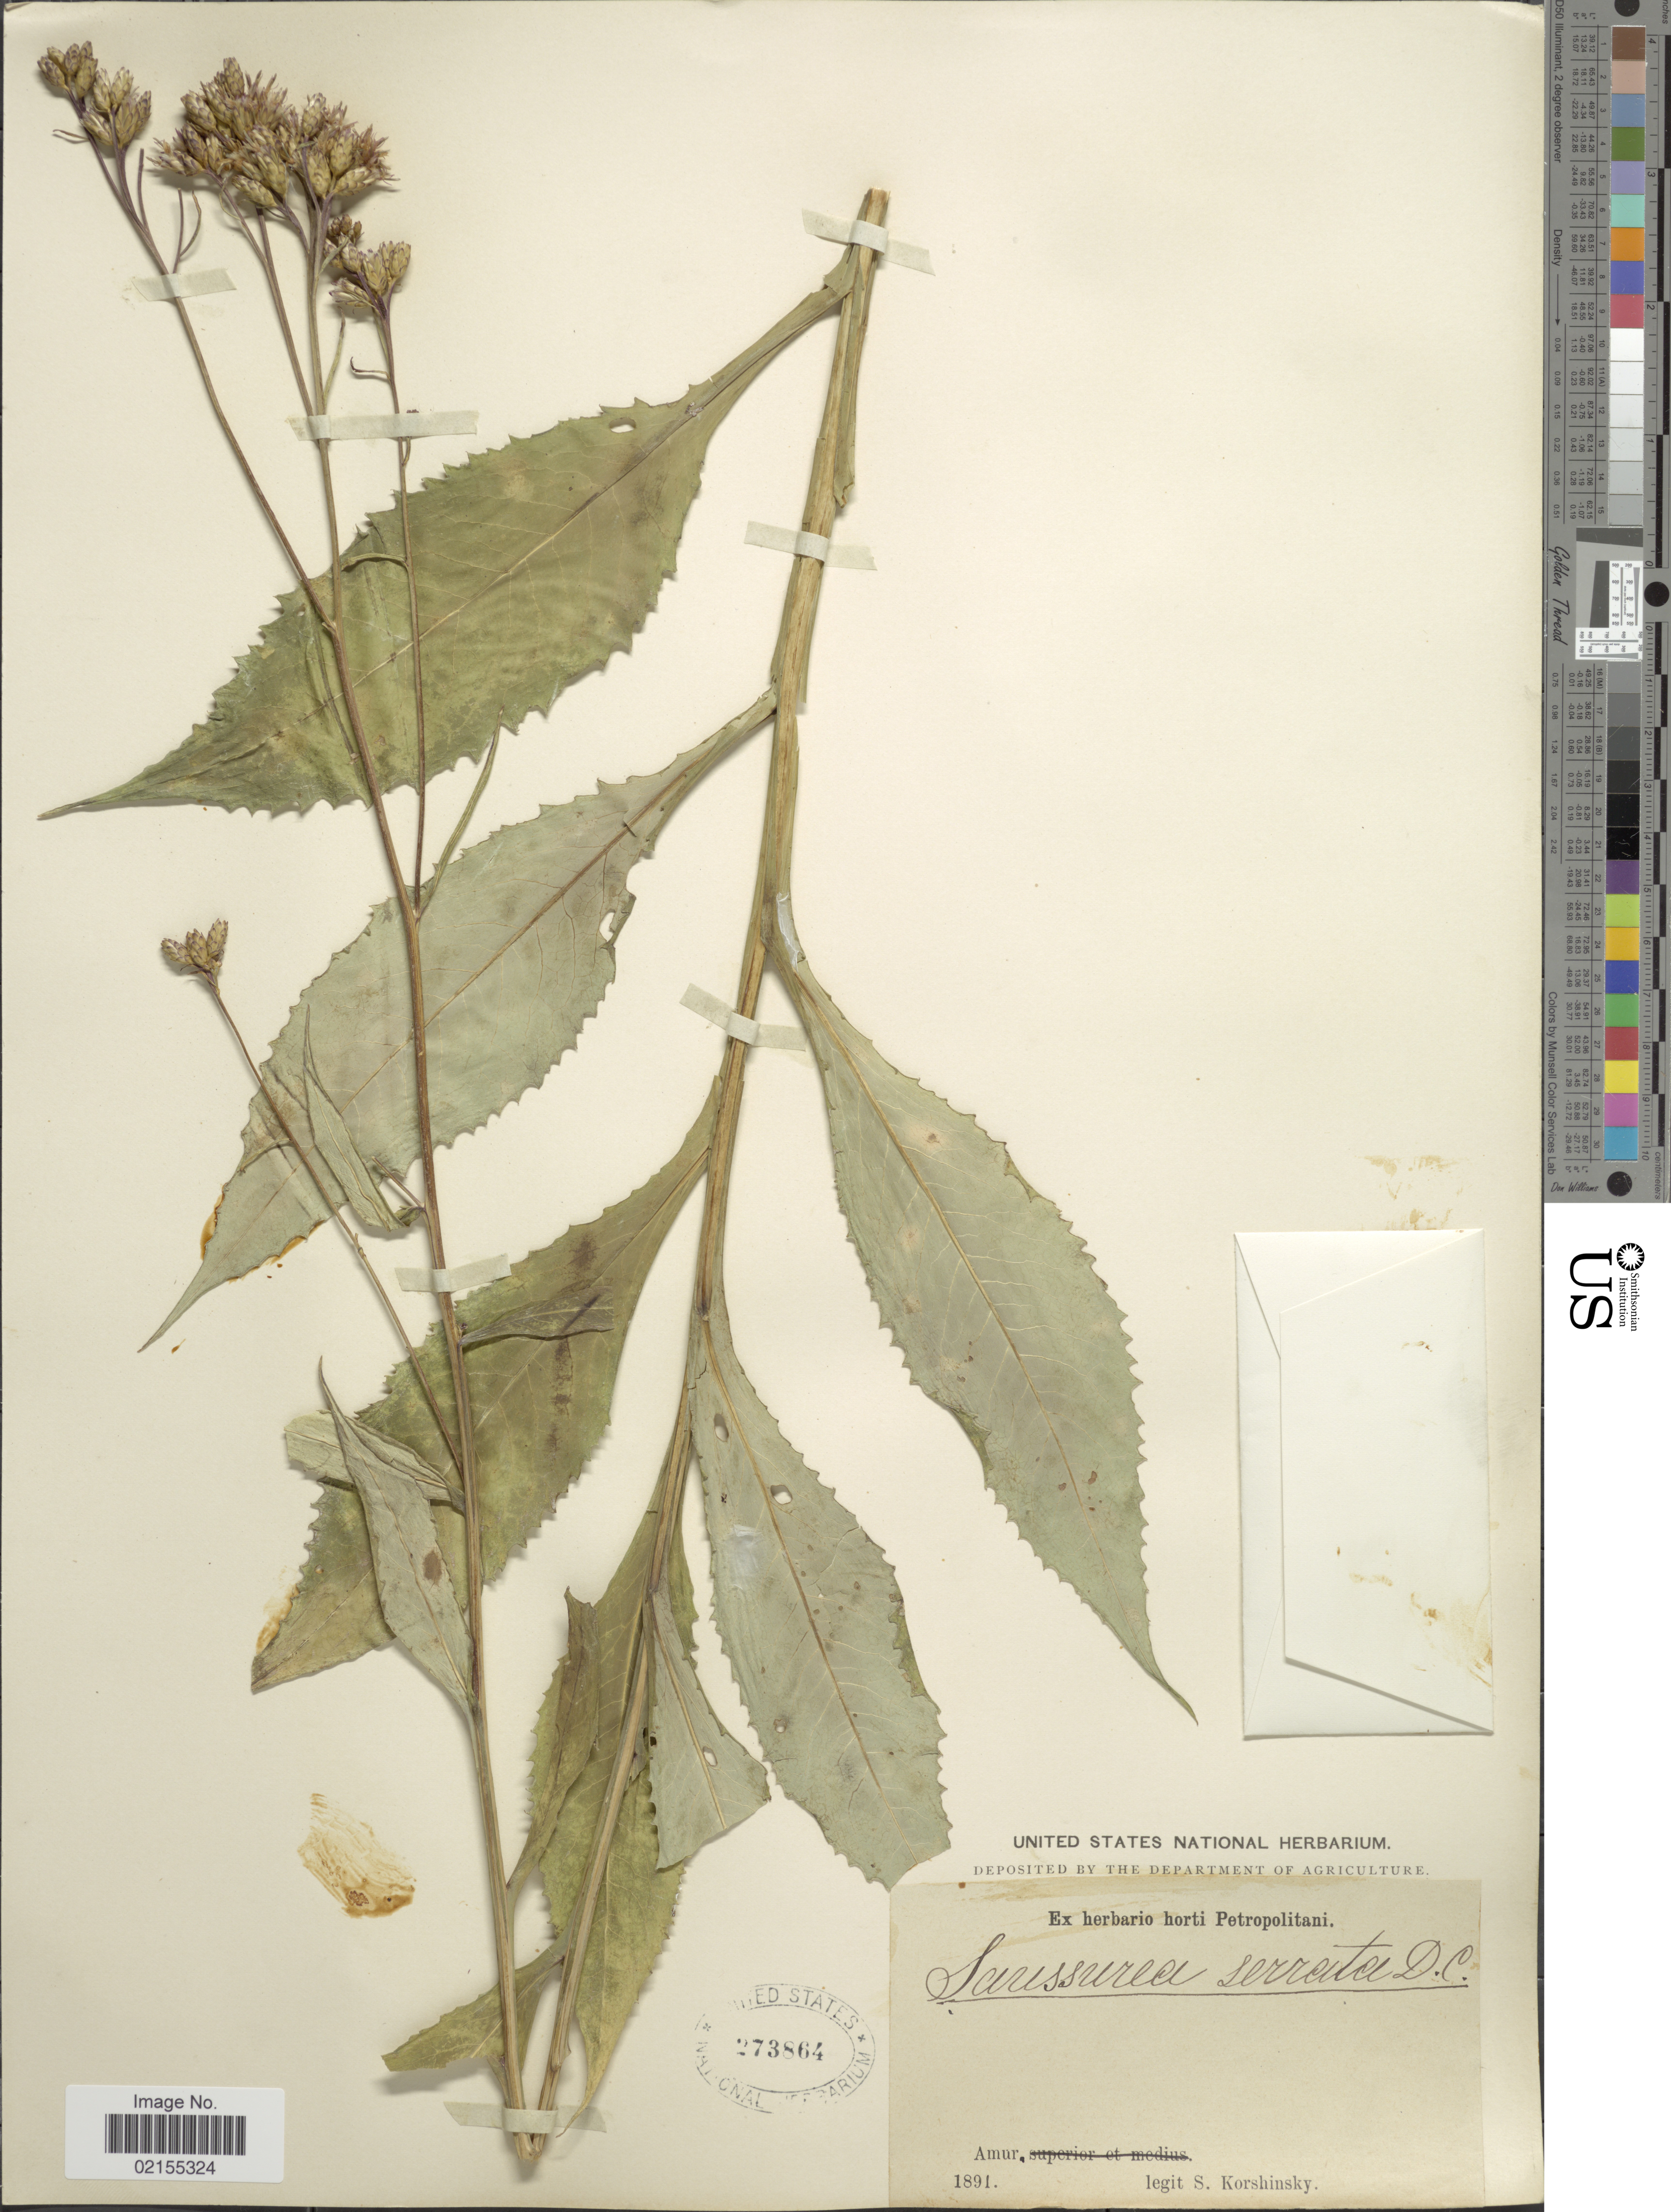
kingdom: Plantae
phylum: Tracheophyta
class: Magnoliopsida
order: Asterales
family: Asteraceae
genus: Saussurea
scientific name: Saussurea parviflora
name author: (Poir.) DC.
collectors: S. I. Korshinsky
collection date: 1891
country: Russian Federation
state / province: Amur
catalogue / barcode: US 273864